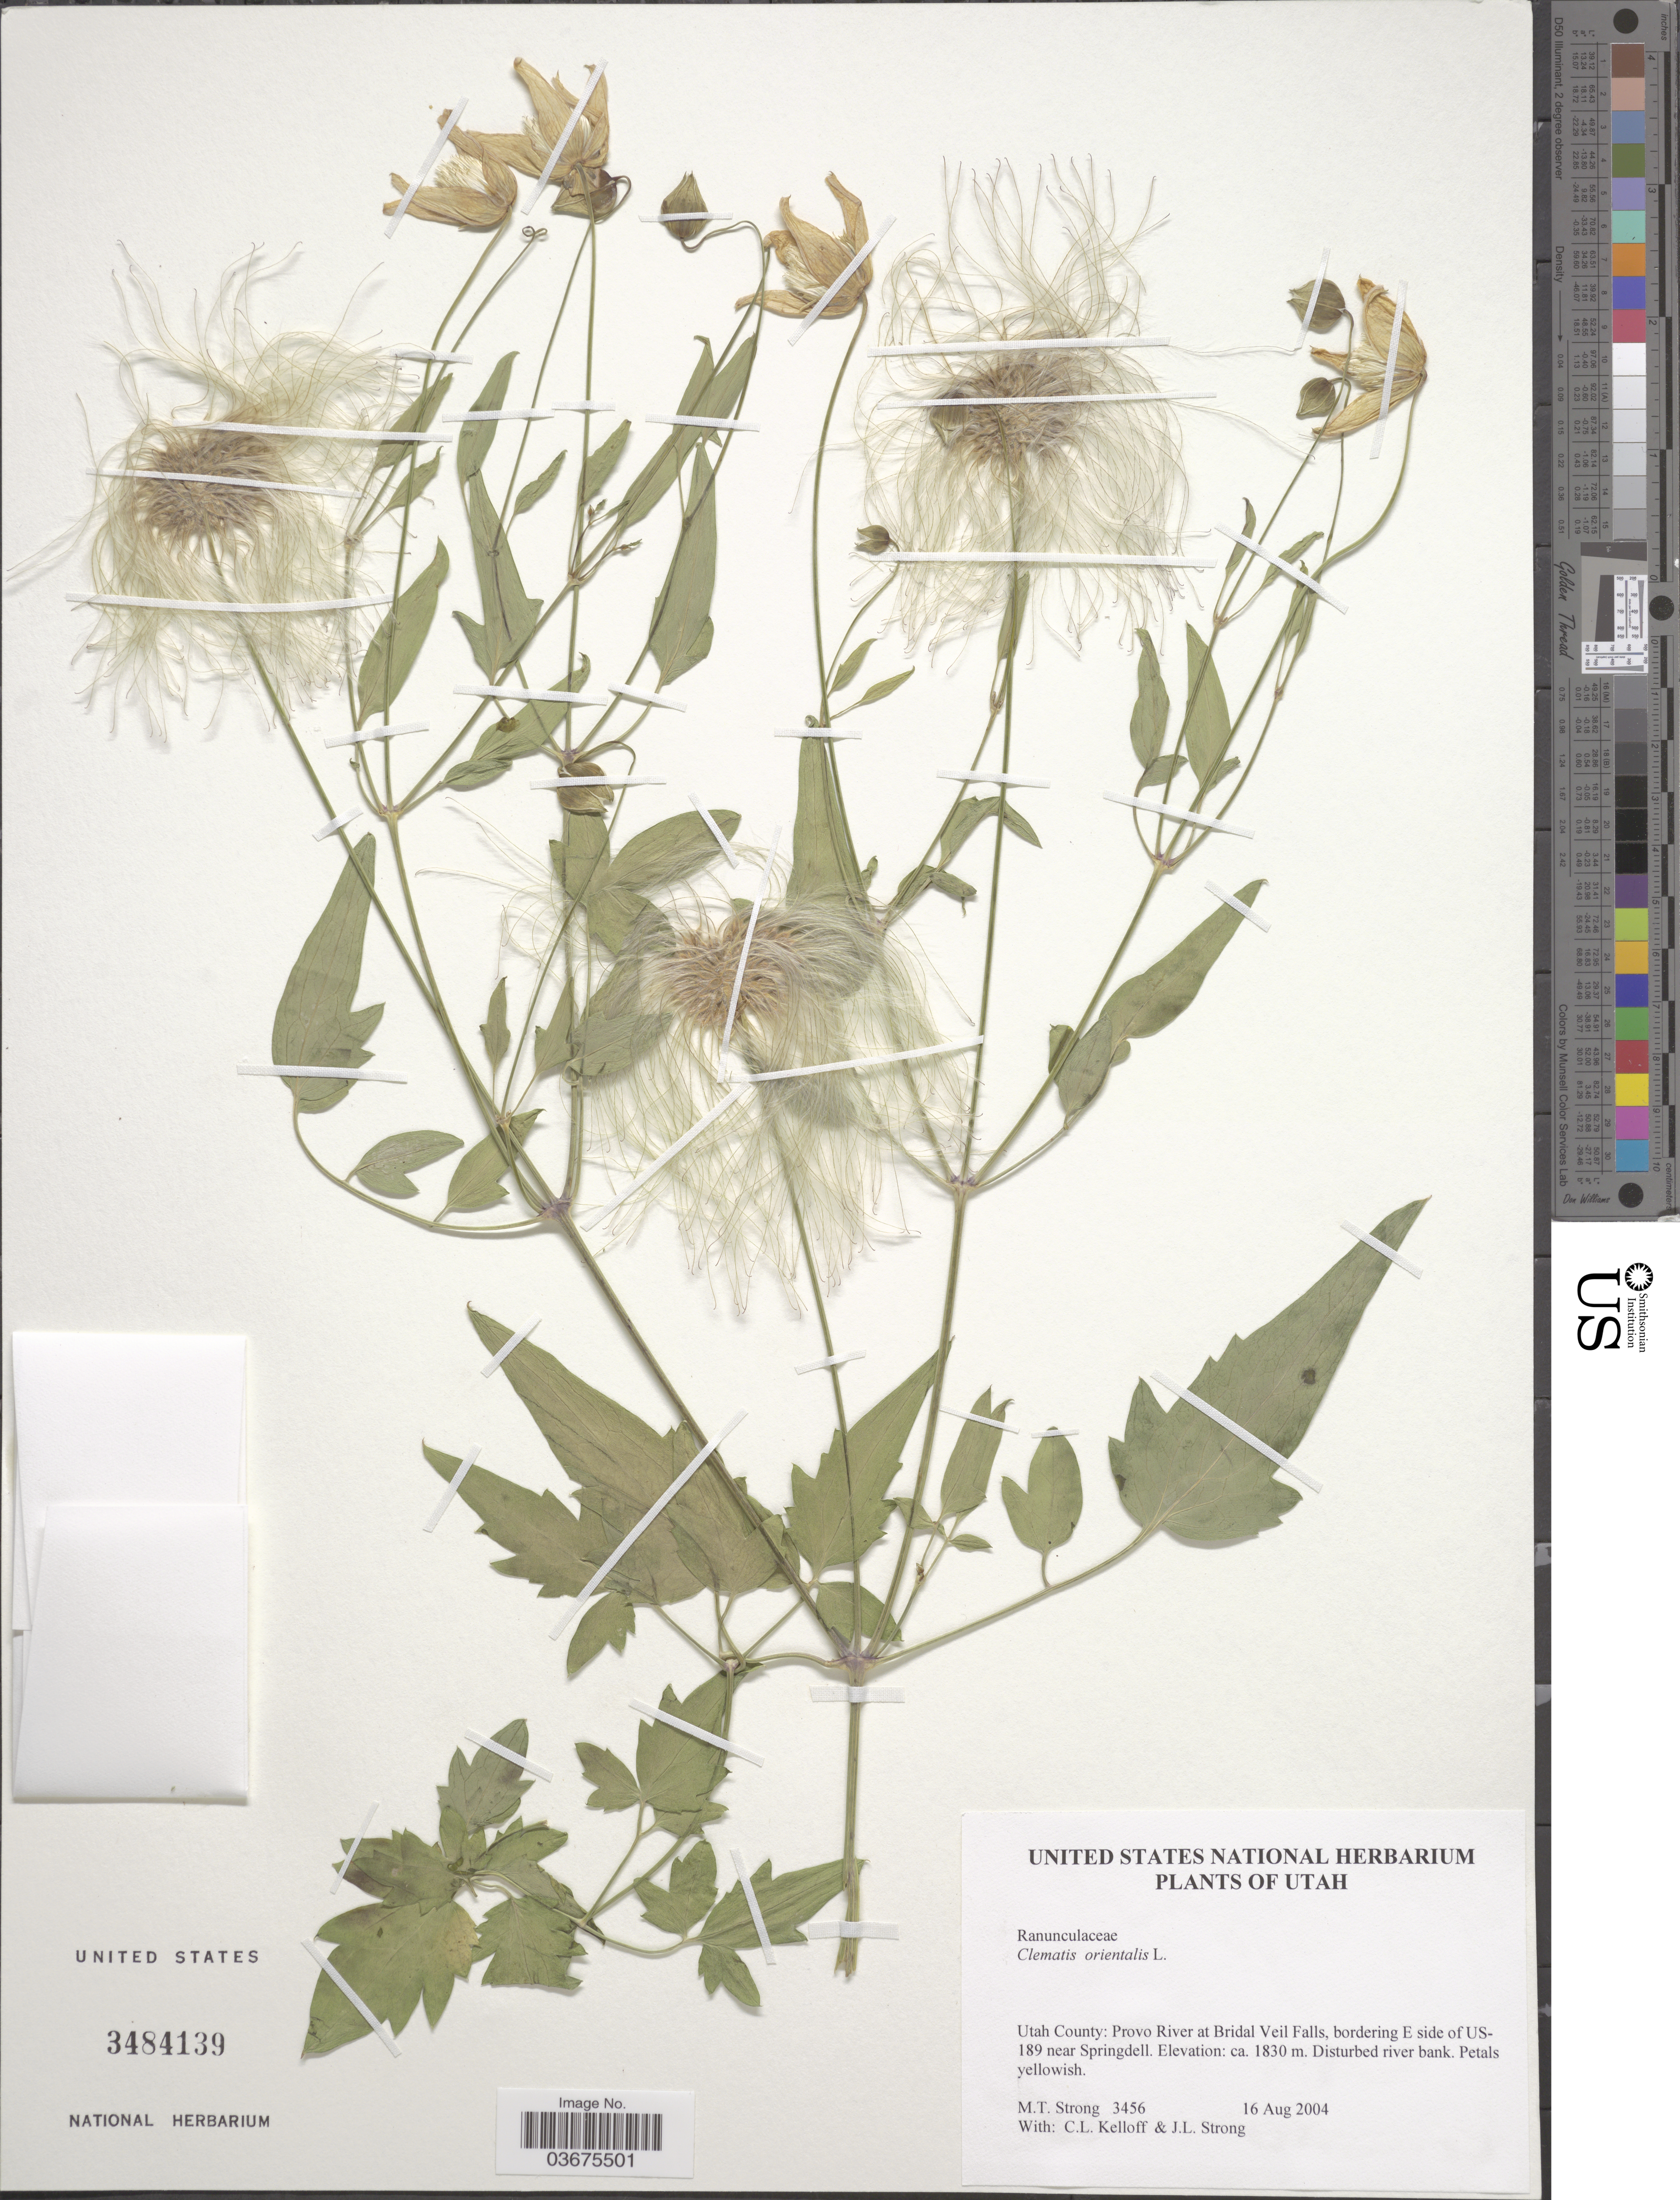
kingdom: Plantae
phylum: Tracheophyta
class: Magnoliopsida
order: Ranunculales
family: Ranunculaceae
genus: Clematis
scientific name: Clematis orientalis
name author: L.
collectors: M. T. Strong, C. L. Kelloff & J. Strong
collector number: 3456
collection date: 2004-08-16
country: United States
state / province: Utah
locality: Utah County: Provo River at Bridal Veil Falls, bordering E side of US-189 near Springdell.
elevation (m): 1830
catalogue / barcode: US 3484139